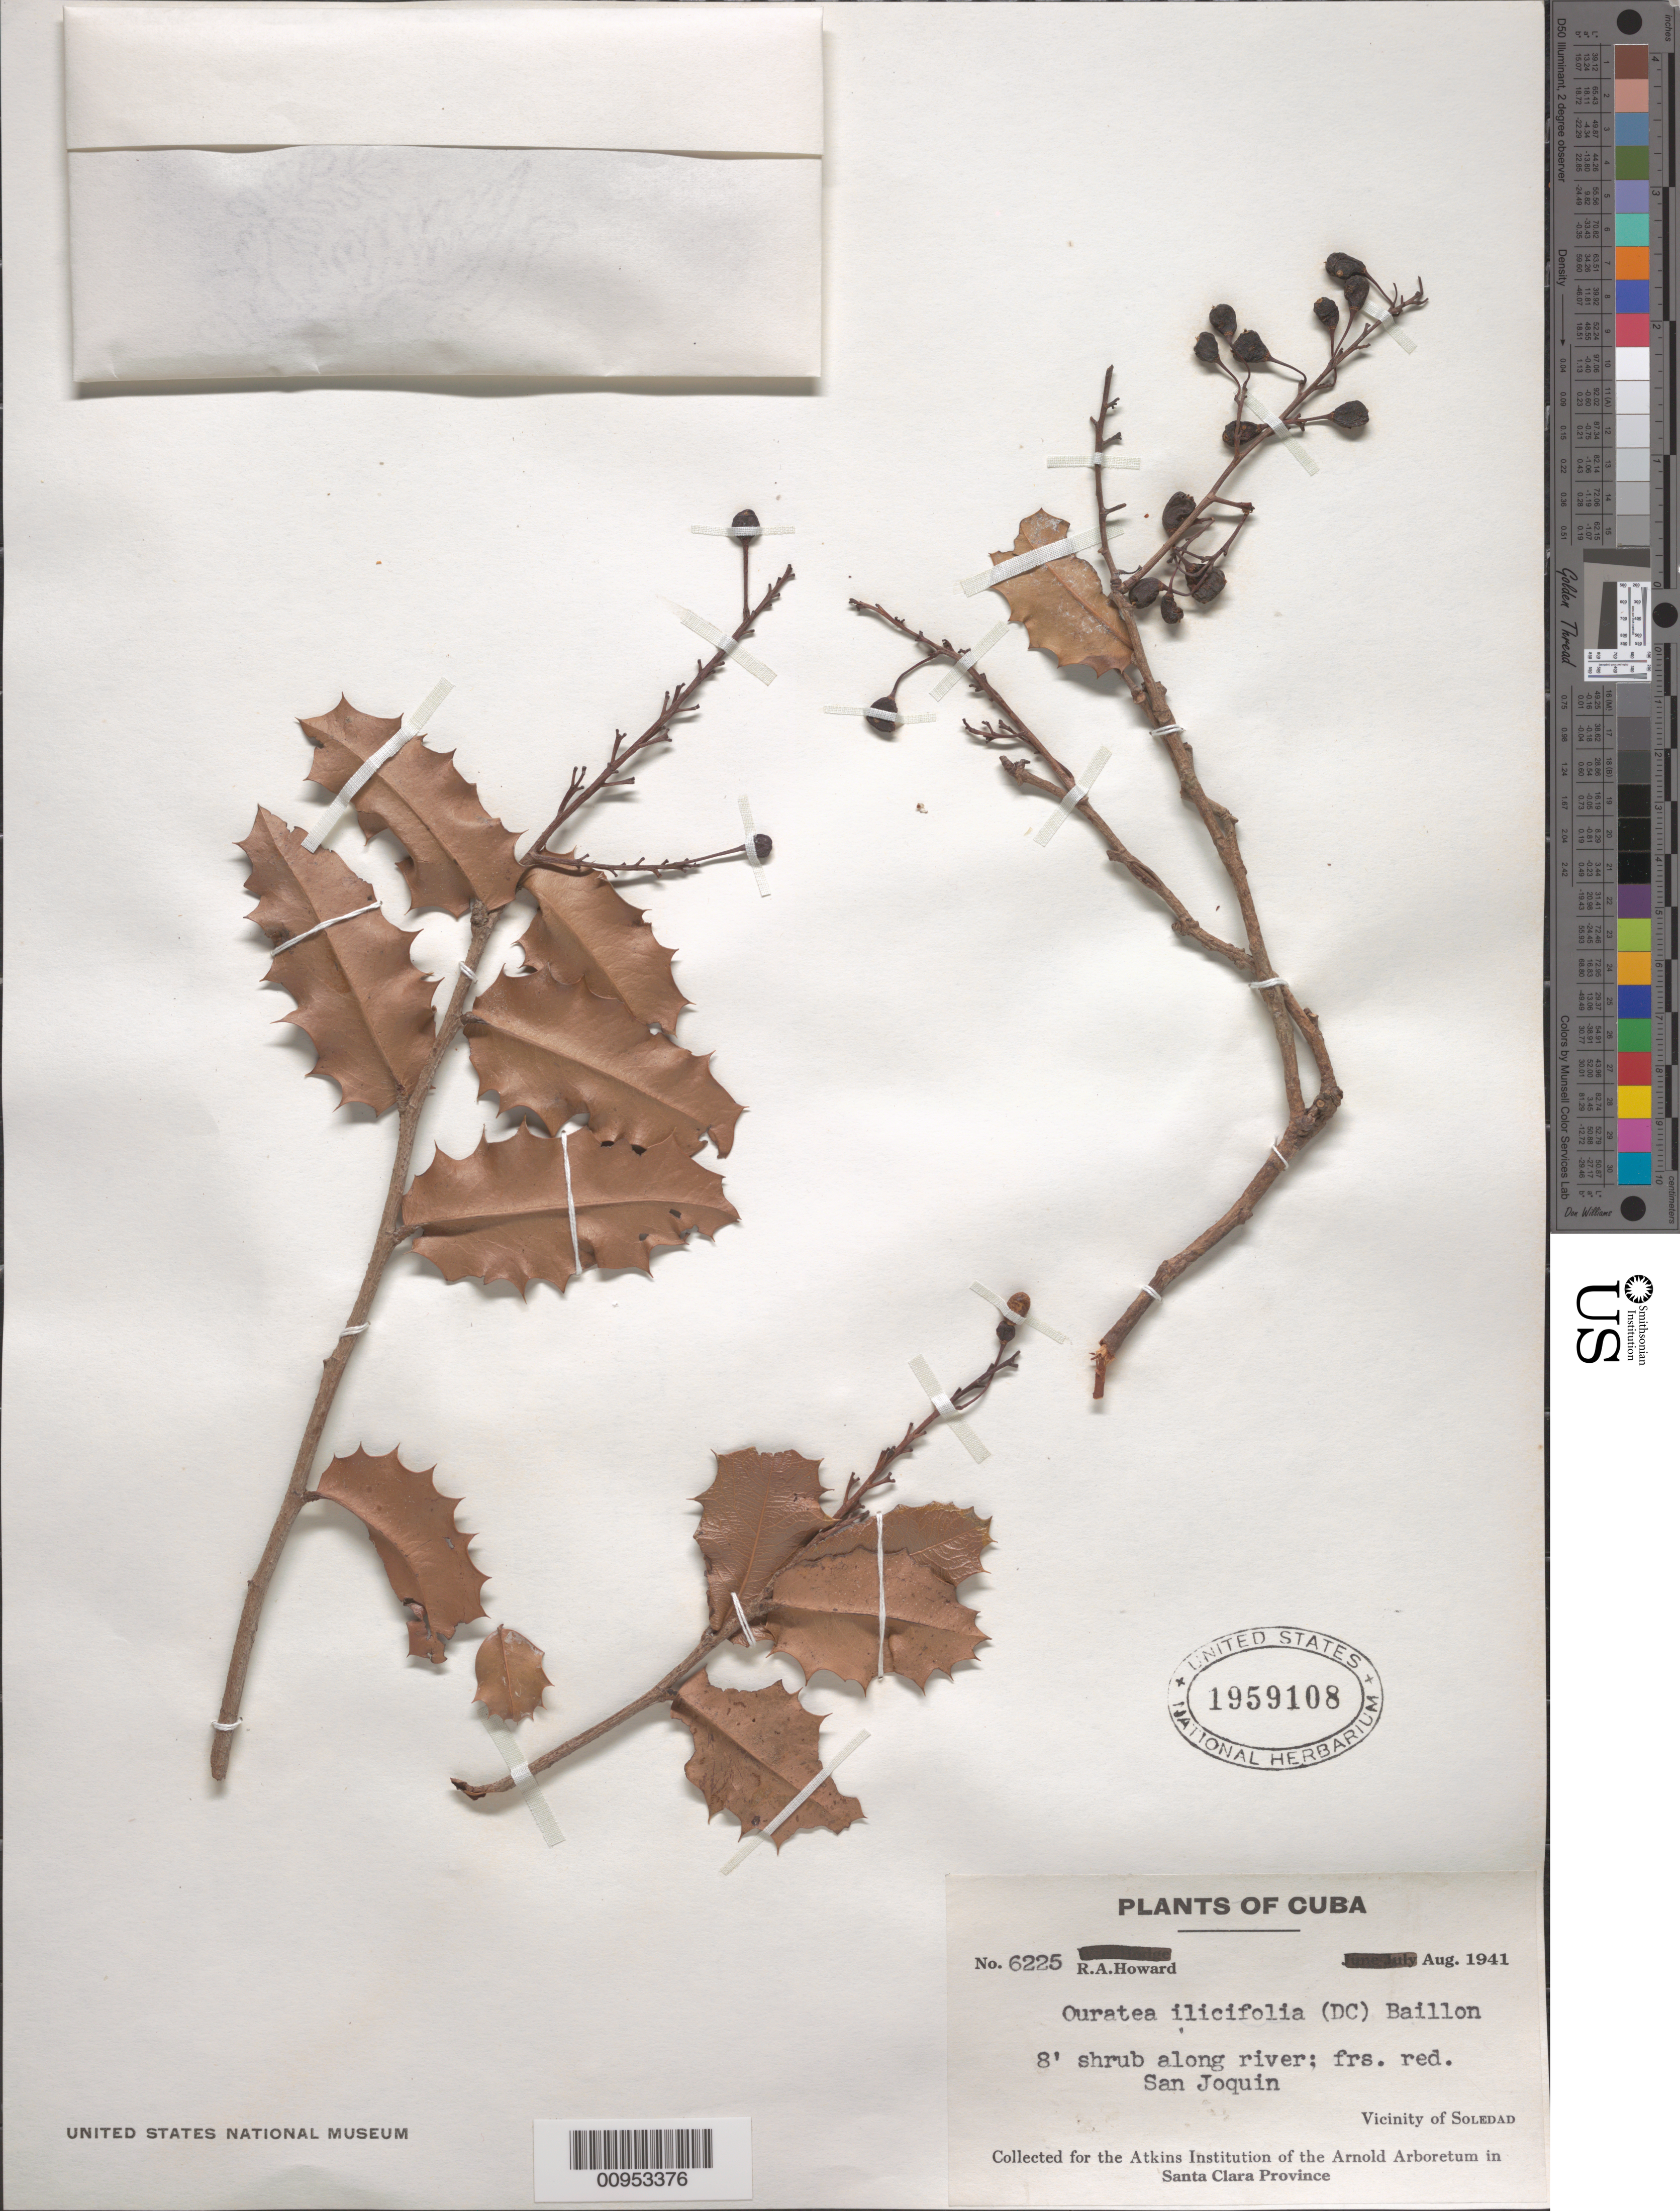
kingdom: Plantae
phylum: Tracheophyta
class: Magnoliopsida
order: Malpighiales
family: Ochnaceae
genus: Ouratea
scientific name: Ouratea ilicifolia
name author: (DC.) Baill.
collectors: R. A. Howard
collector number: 6225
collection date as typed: Aug 1941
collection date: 1941-08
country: Cuba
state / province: Cienfuegos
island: Cuba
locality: Vicinity of Soledad, San Joquin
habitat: Along river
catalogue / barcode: US 1959108